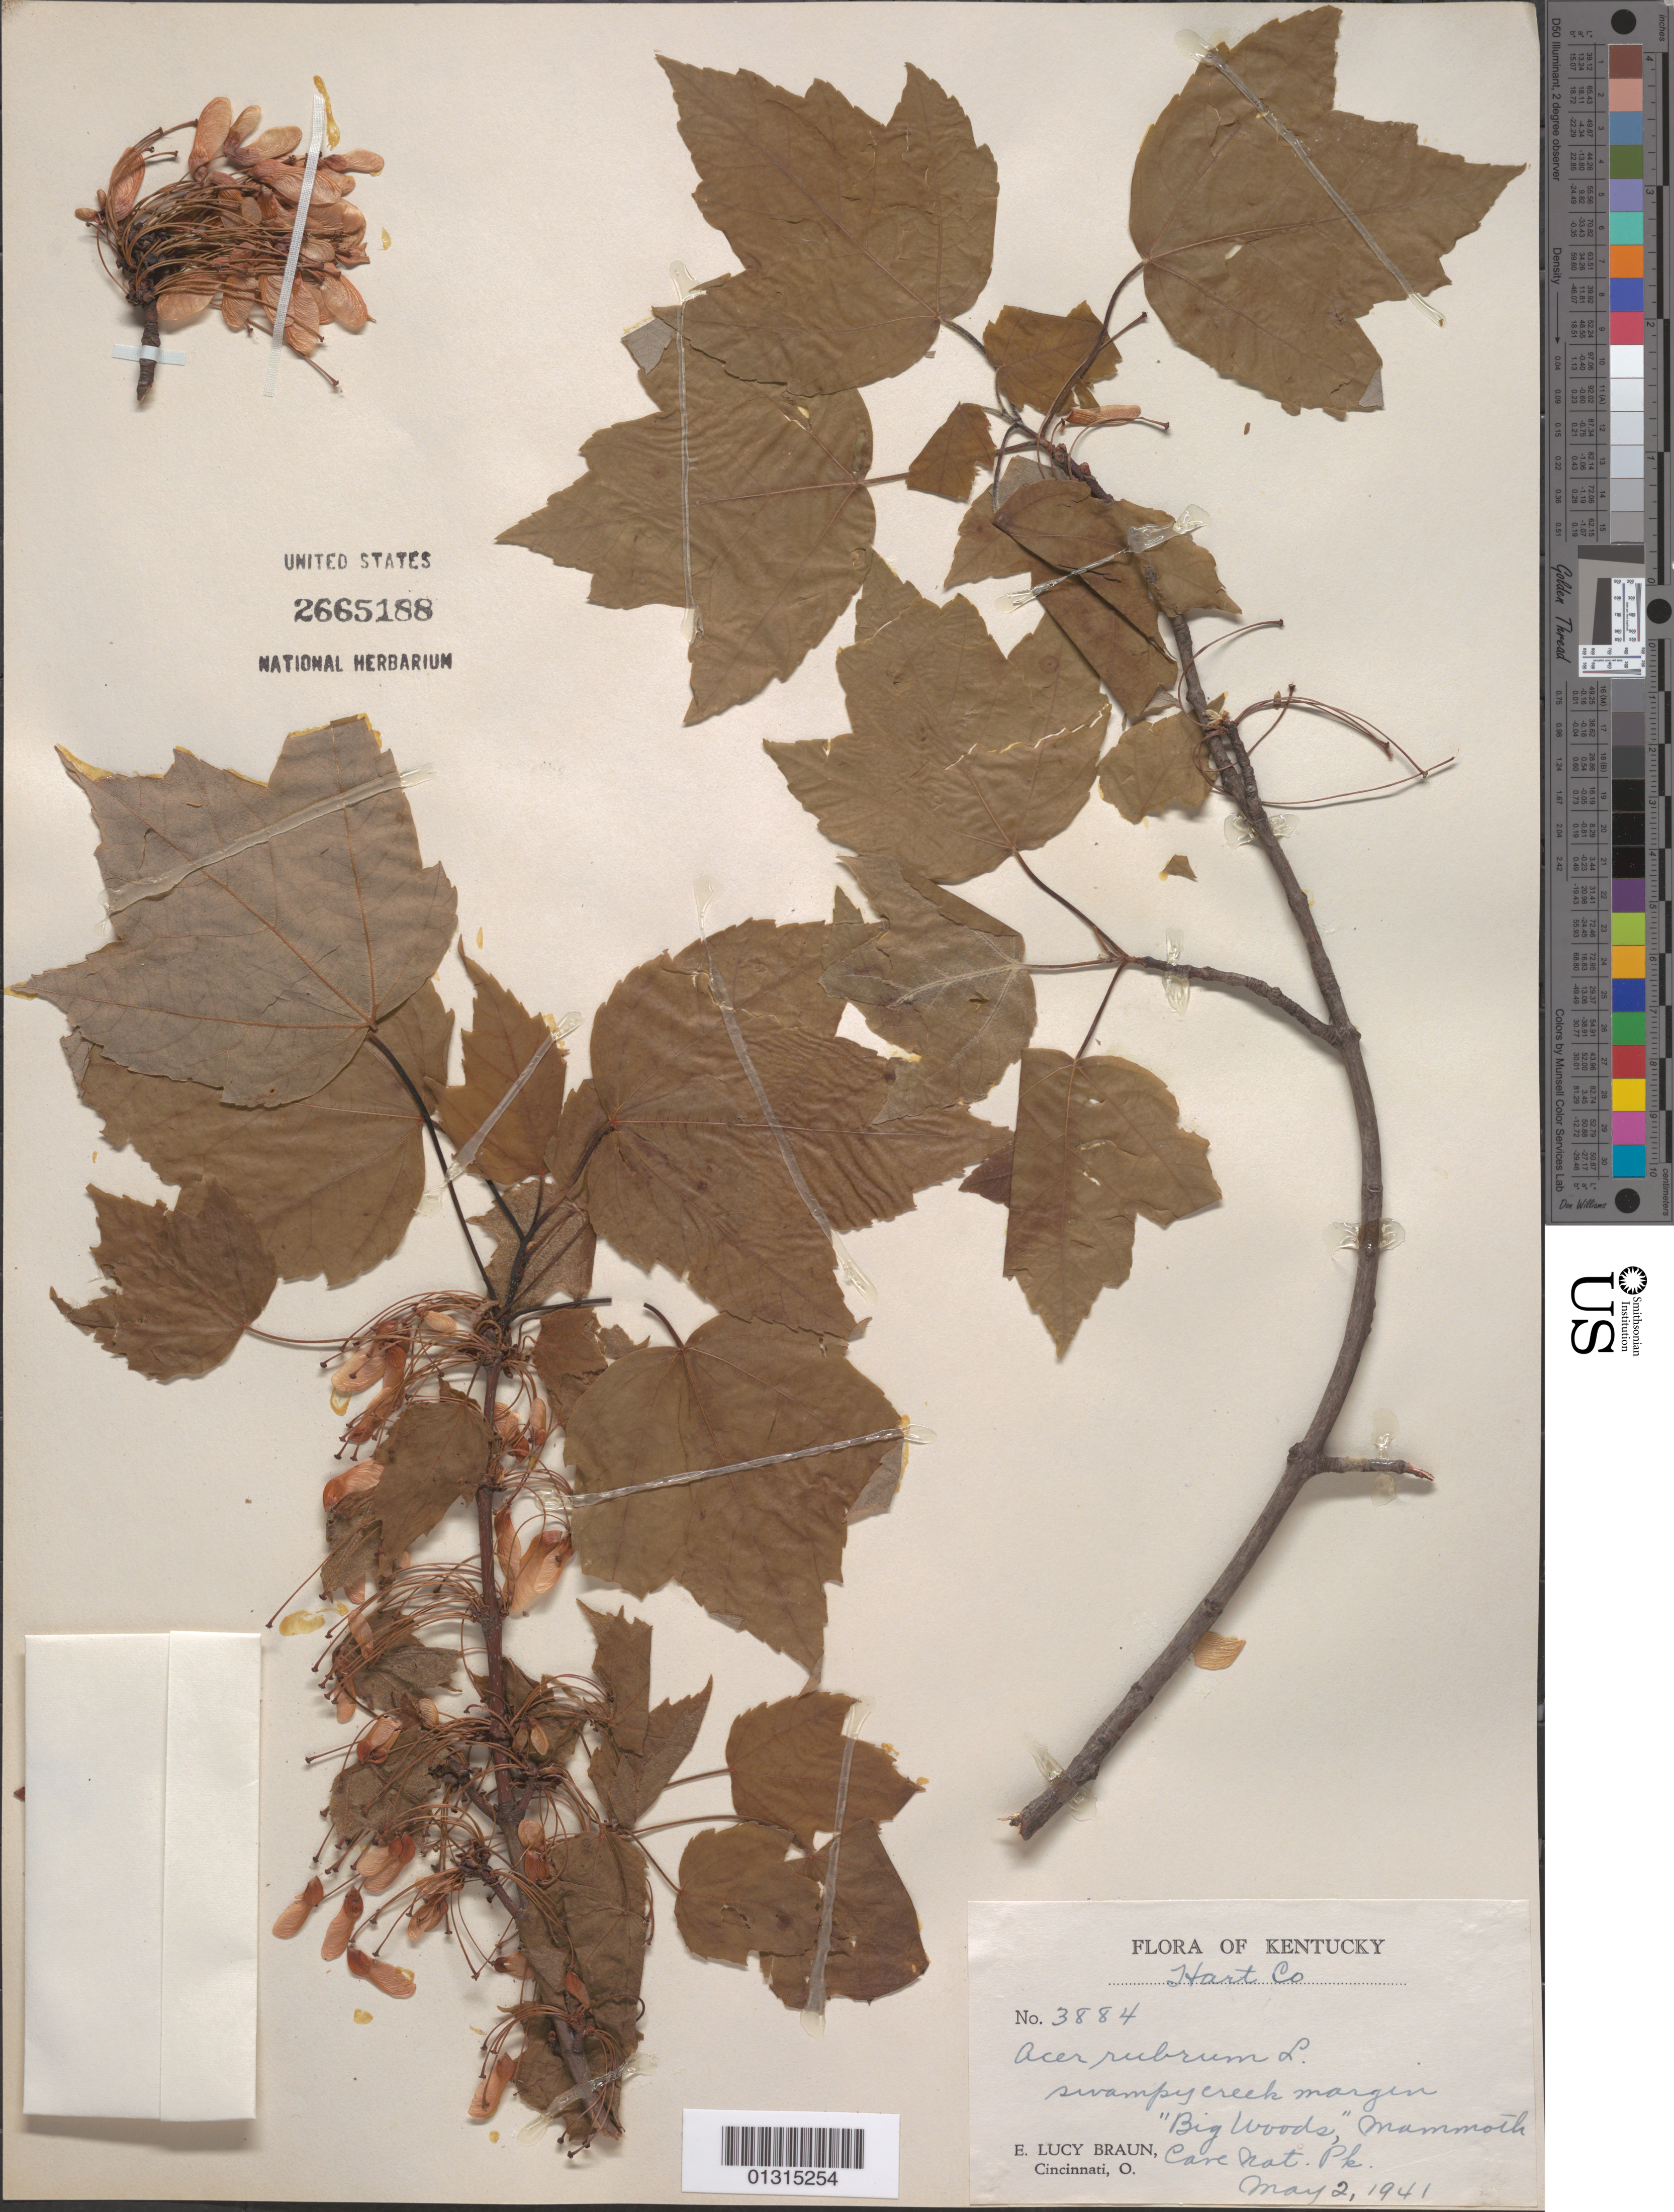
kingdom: Plantae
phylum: Tracheophyta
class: Magnoliopsida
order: Sapindales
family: Sapindaceae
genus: Acer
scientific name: Acer rubrum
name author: L.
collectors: E. L. Braun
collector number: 3884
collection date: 1941-05-02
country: United States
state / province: Kentucky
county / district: Hart County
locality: Hart County, Mammoth Cave Nat. Park, "Big Woods"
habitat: Swampy creek margin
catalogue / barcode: US 2665188